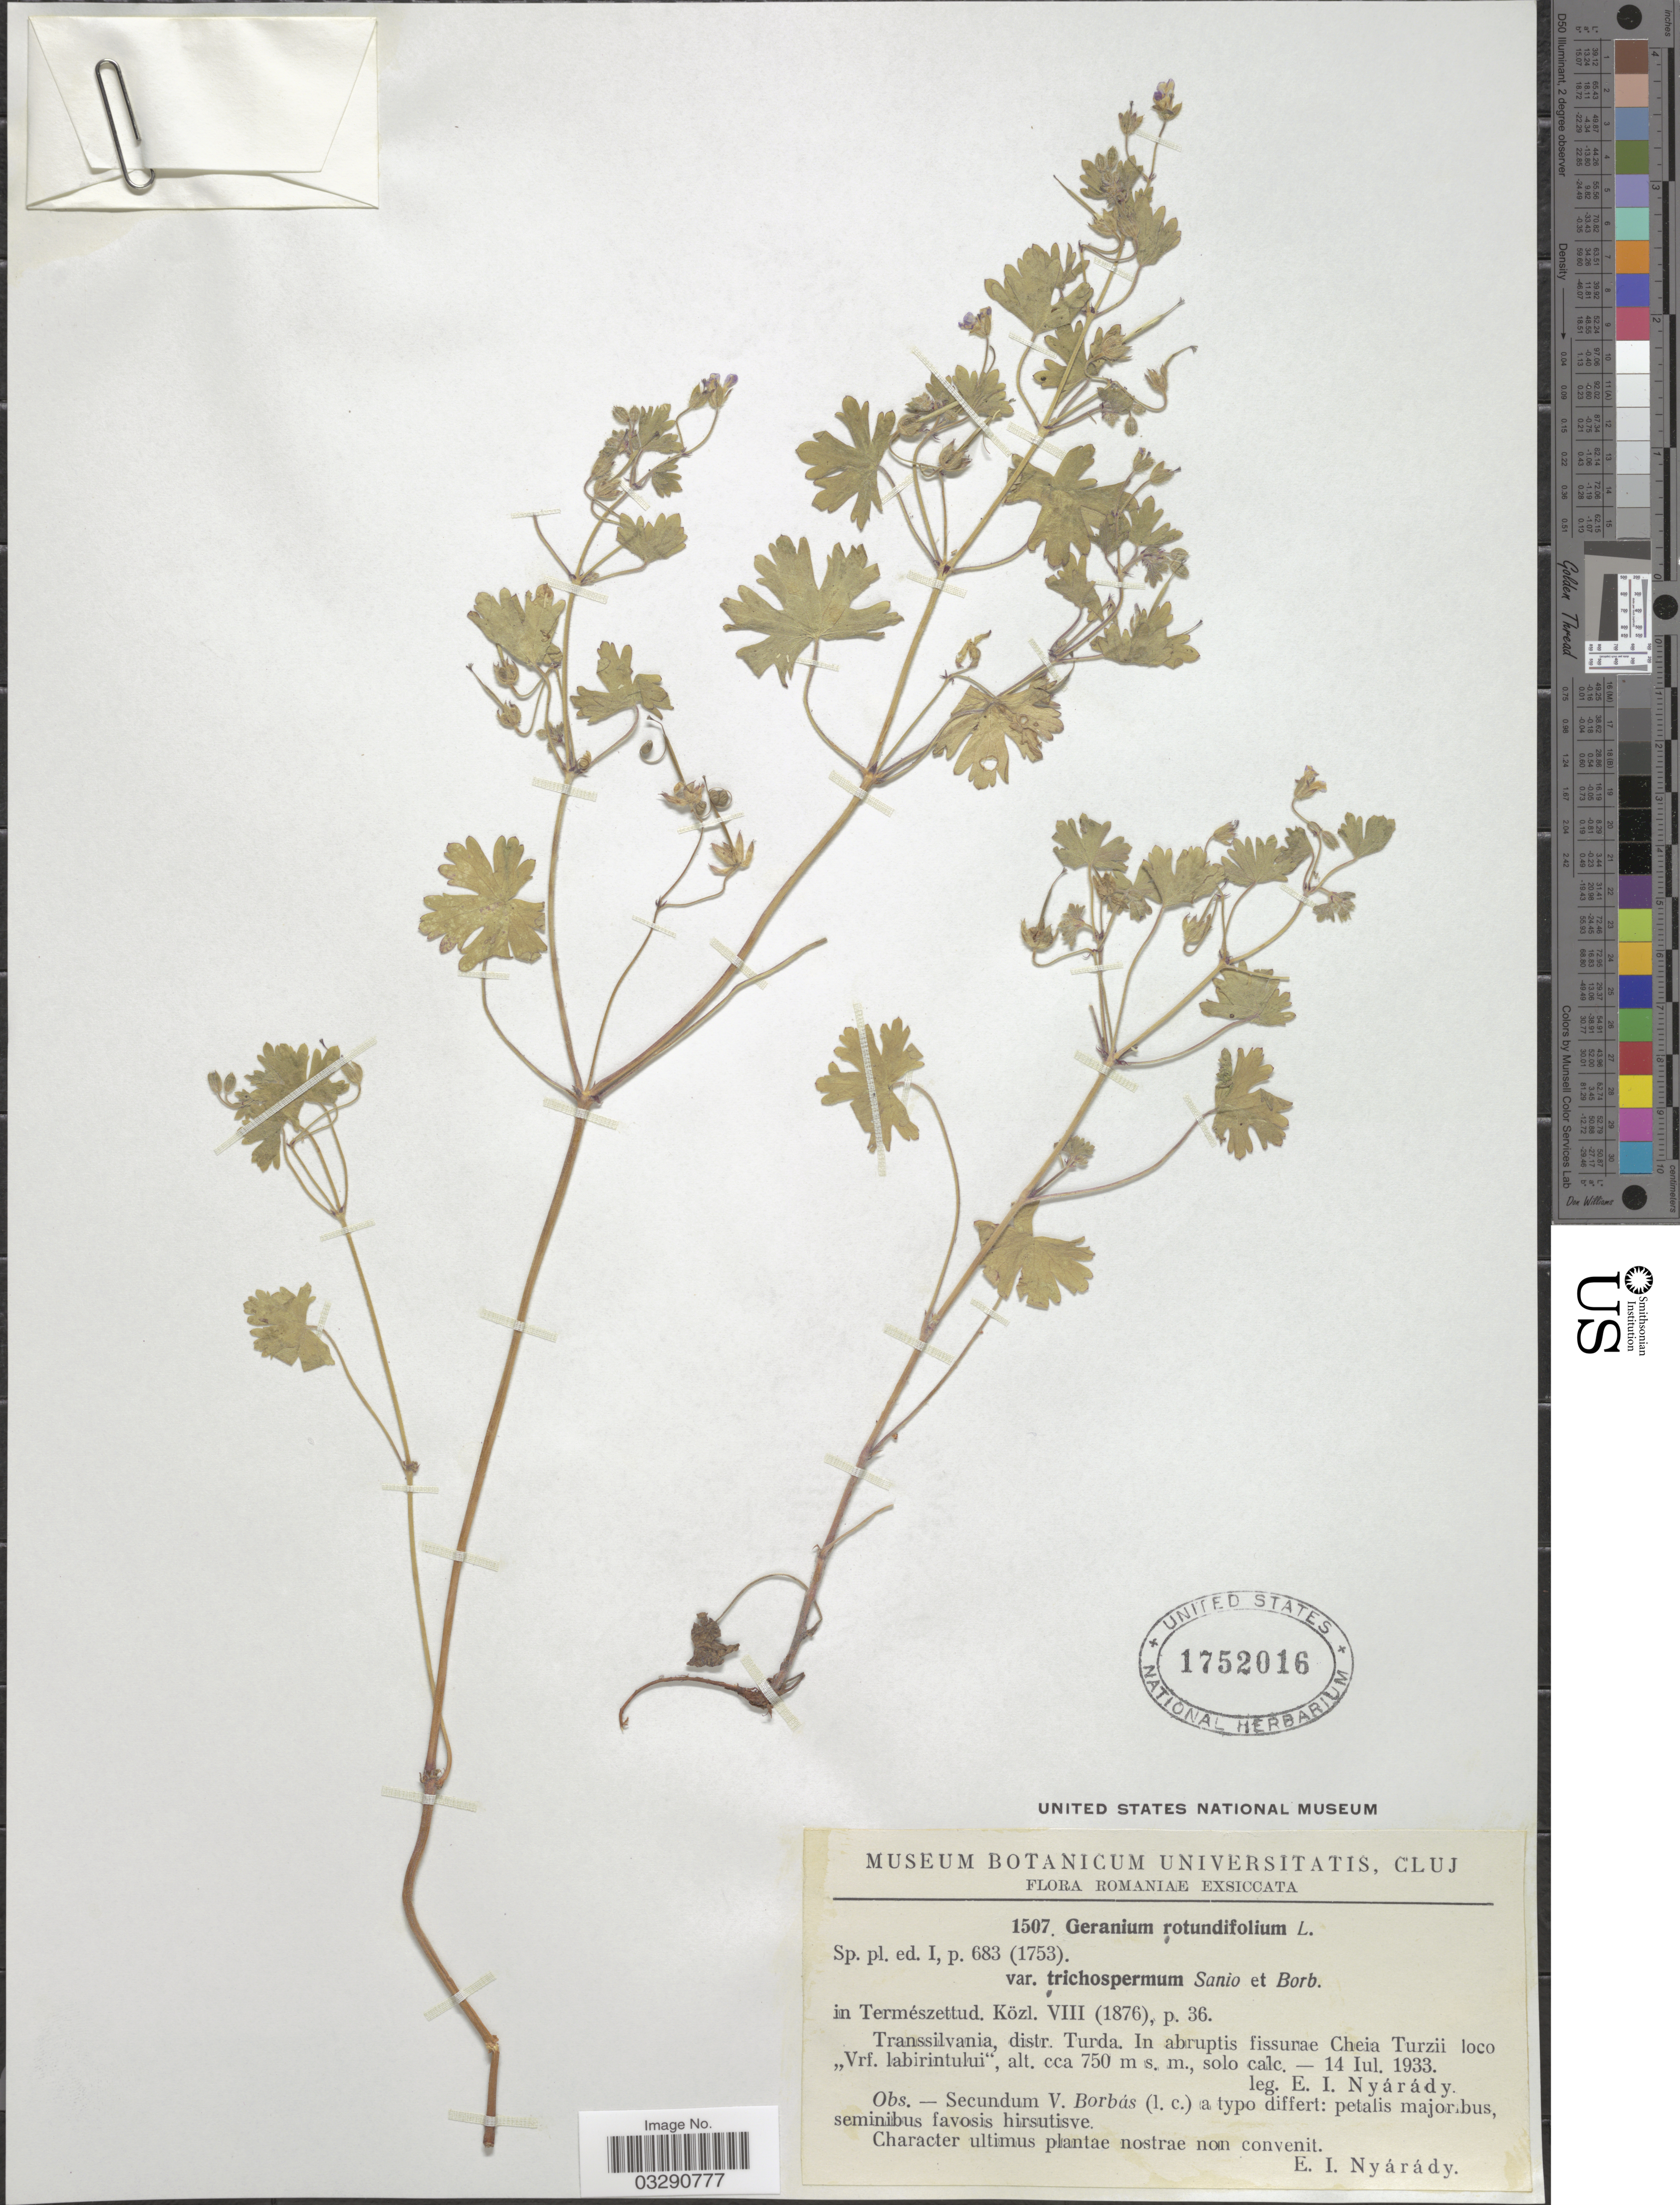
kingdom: Plantae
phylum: Tracheophyta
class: Magnoliopsida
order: Geraniales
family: Geraniaceae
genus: Geranium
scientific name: Geranium rotundifolium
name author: L.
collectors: E. Nyárády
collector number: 1507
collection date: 1933-07-14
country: Romania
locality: Transsilvania, distr. Turda. In abruptis fissurae Cheia Turzii loco "Vrf. labirintului".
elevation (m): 750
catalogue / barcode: US 1752016